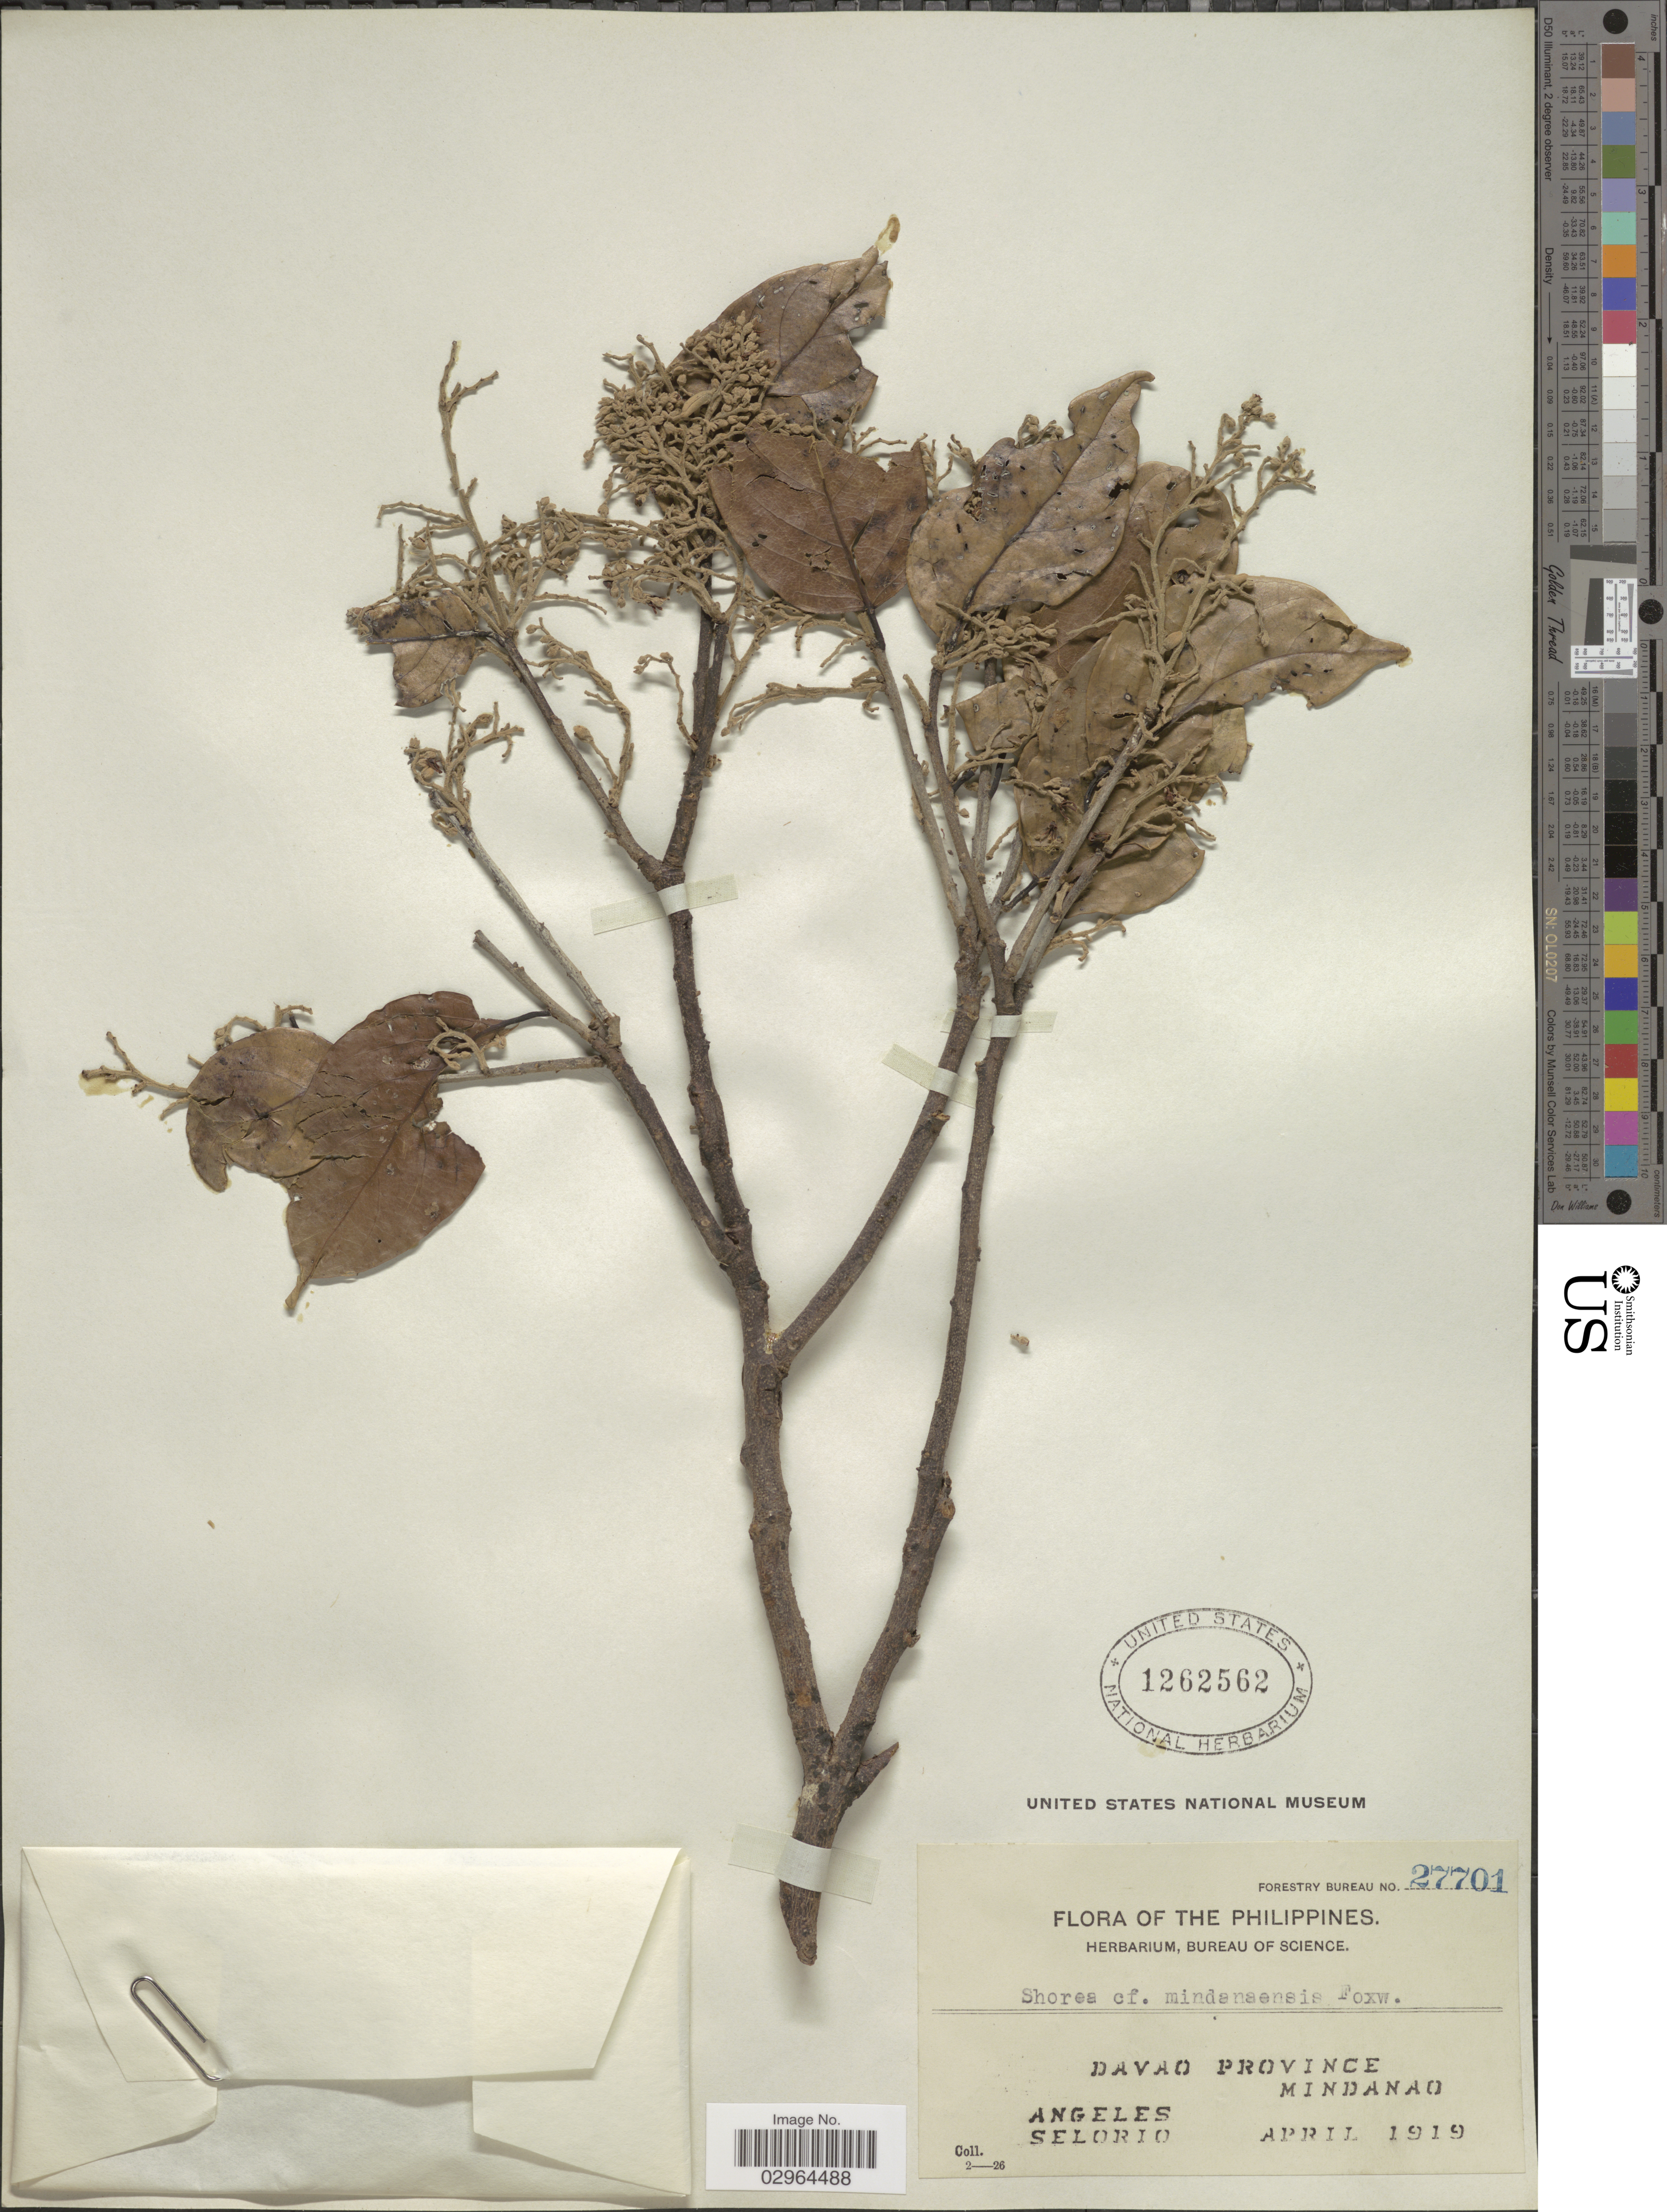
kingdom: Plantae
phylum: Tracheophyta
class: Magnoliopsida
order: Malvales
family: Dipterocarpaceae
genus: Shorea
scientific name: Shorea sp.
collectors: -. Angeles & Selorio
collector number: Forestry Bureau 27701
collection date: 1919-04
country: Philippines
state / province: Davao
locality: Davao Province, Mindanao.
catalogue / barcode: US 1262562